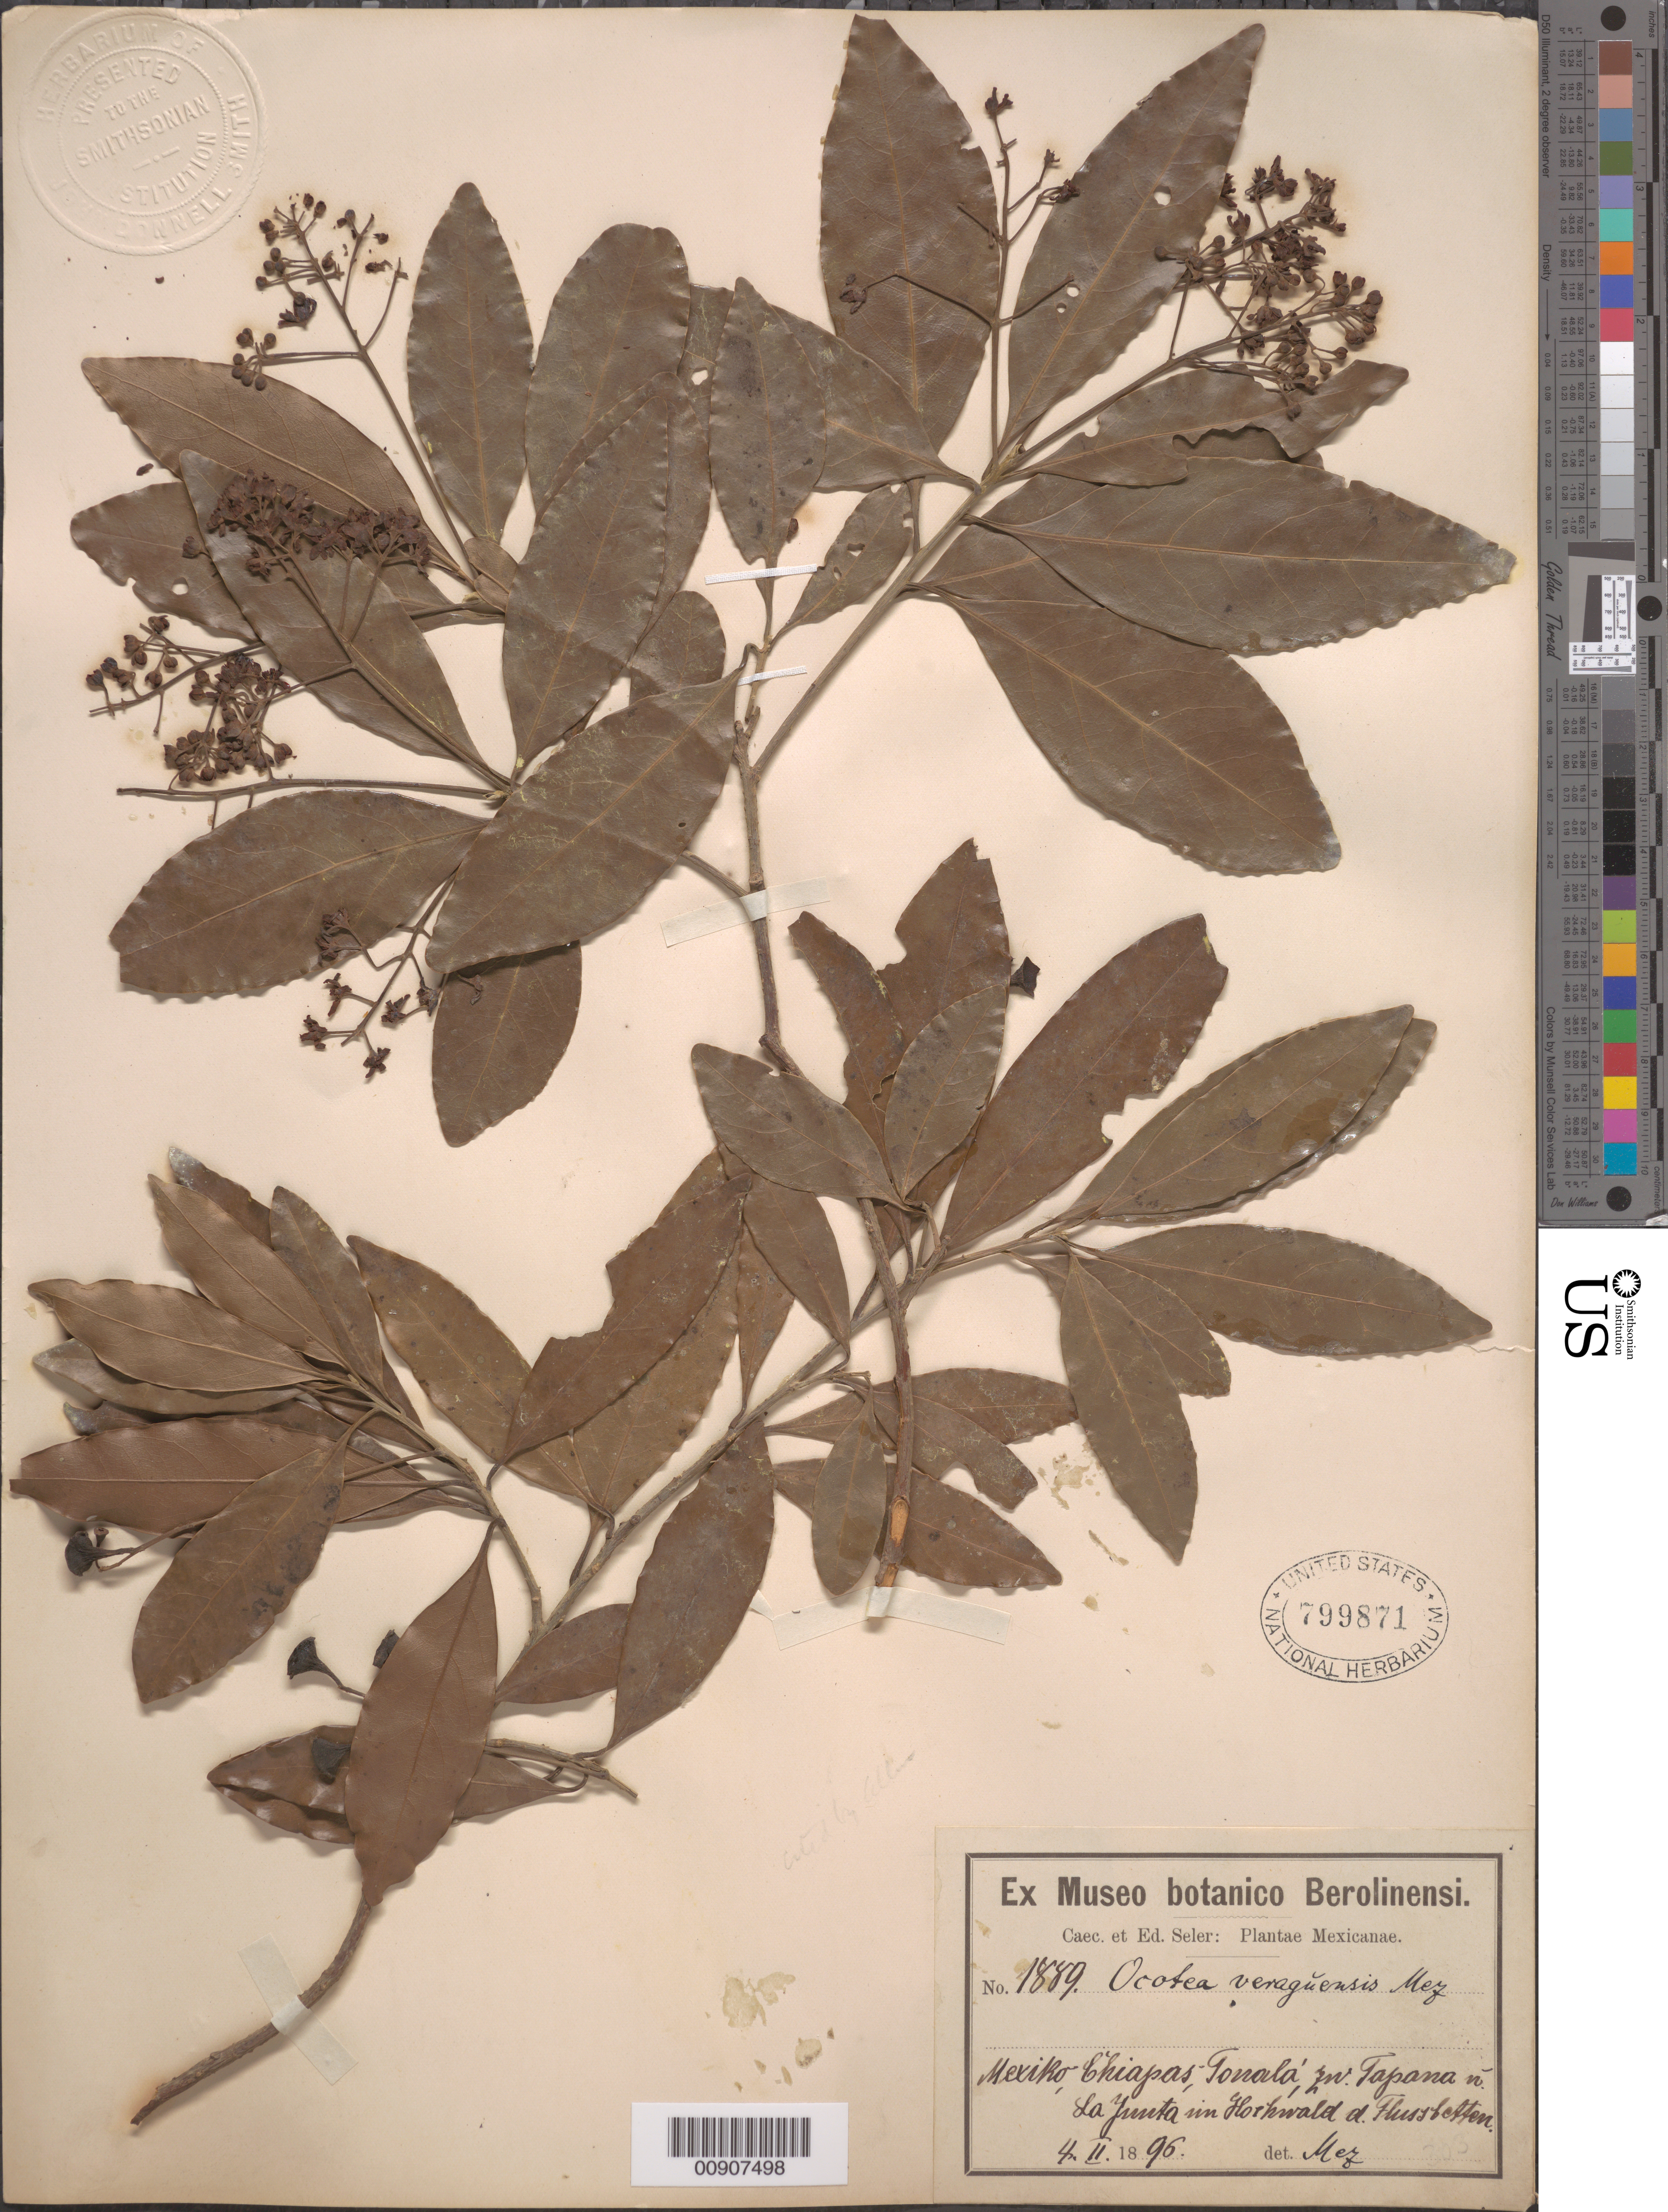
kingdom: Plantae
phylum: Tracheophyta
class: Magnoliopsida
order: Laurales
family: Lauraceae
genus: Ocotea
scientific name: Ocotea veraguensis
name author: (Meisn.) Mez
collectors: C. Seler & E. G. Seler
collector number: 1889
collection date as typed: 04 Feb 1896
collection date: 1896-02-04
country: Mexico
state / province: Chiapas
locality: Chiapas: Tonalá; in Tapana n. La Junta.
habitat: Horhwald d. Flussbetten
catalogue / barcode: US 799871